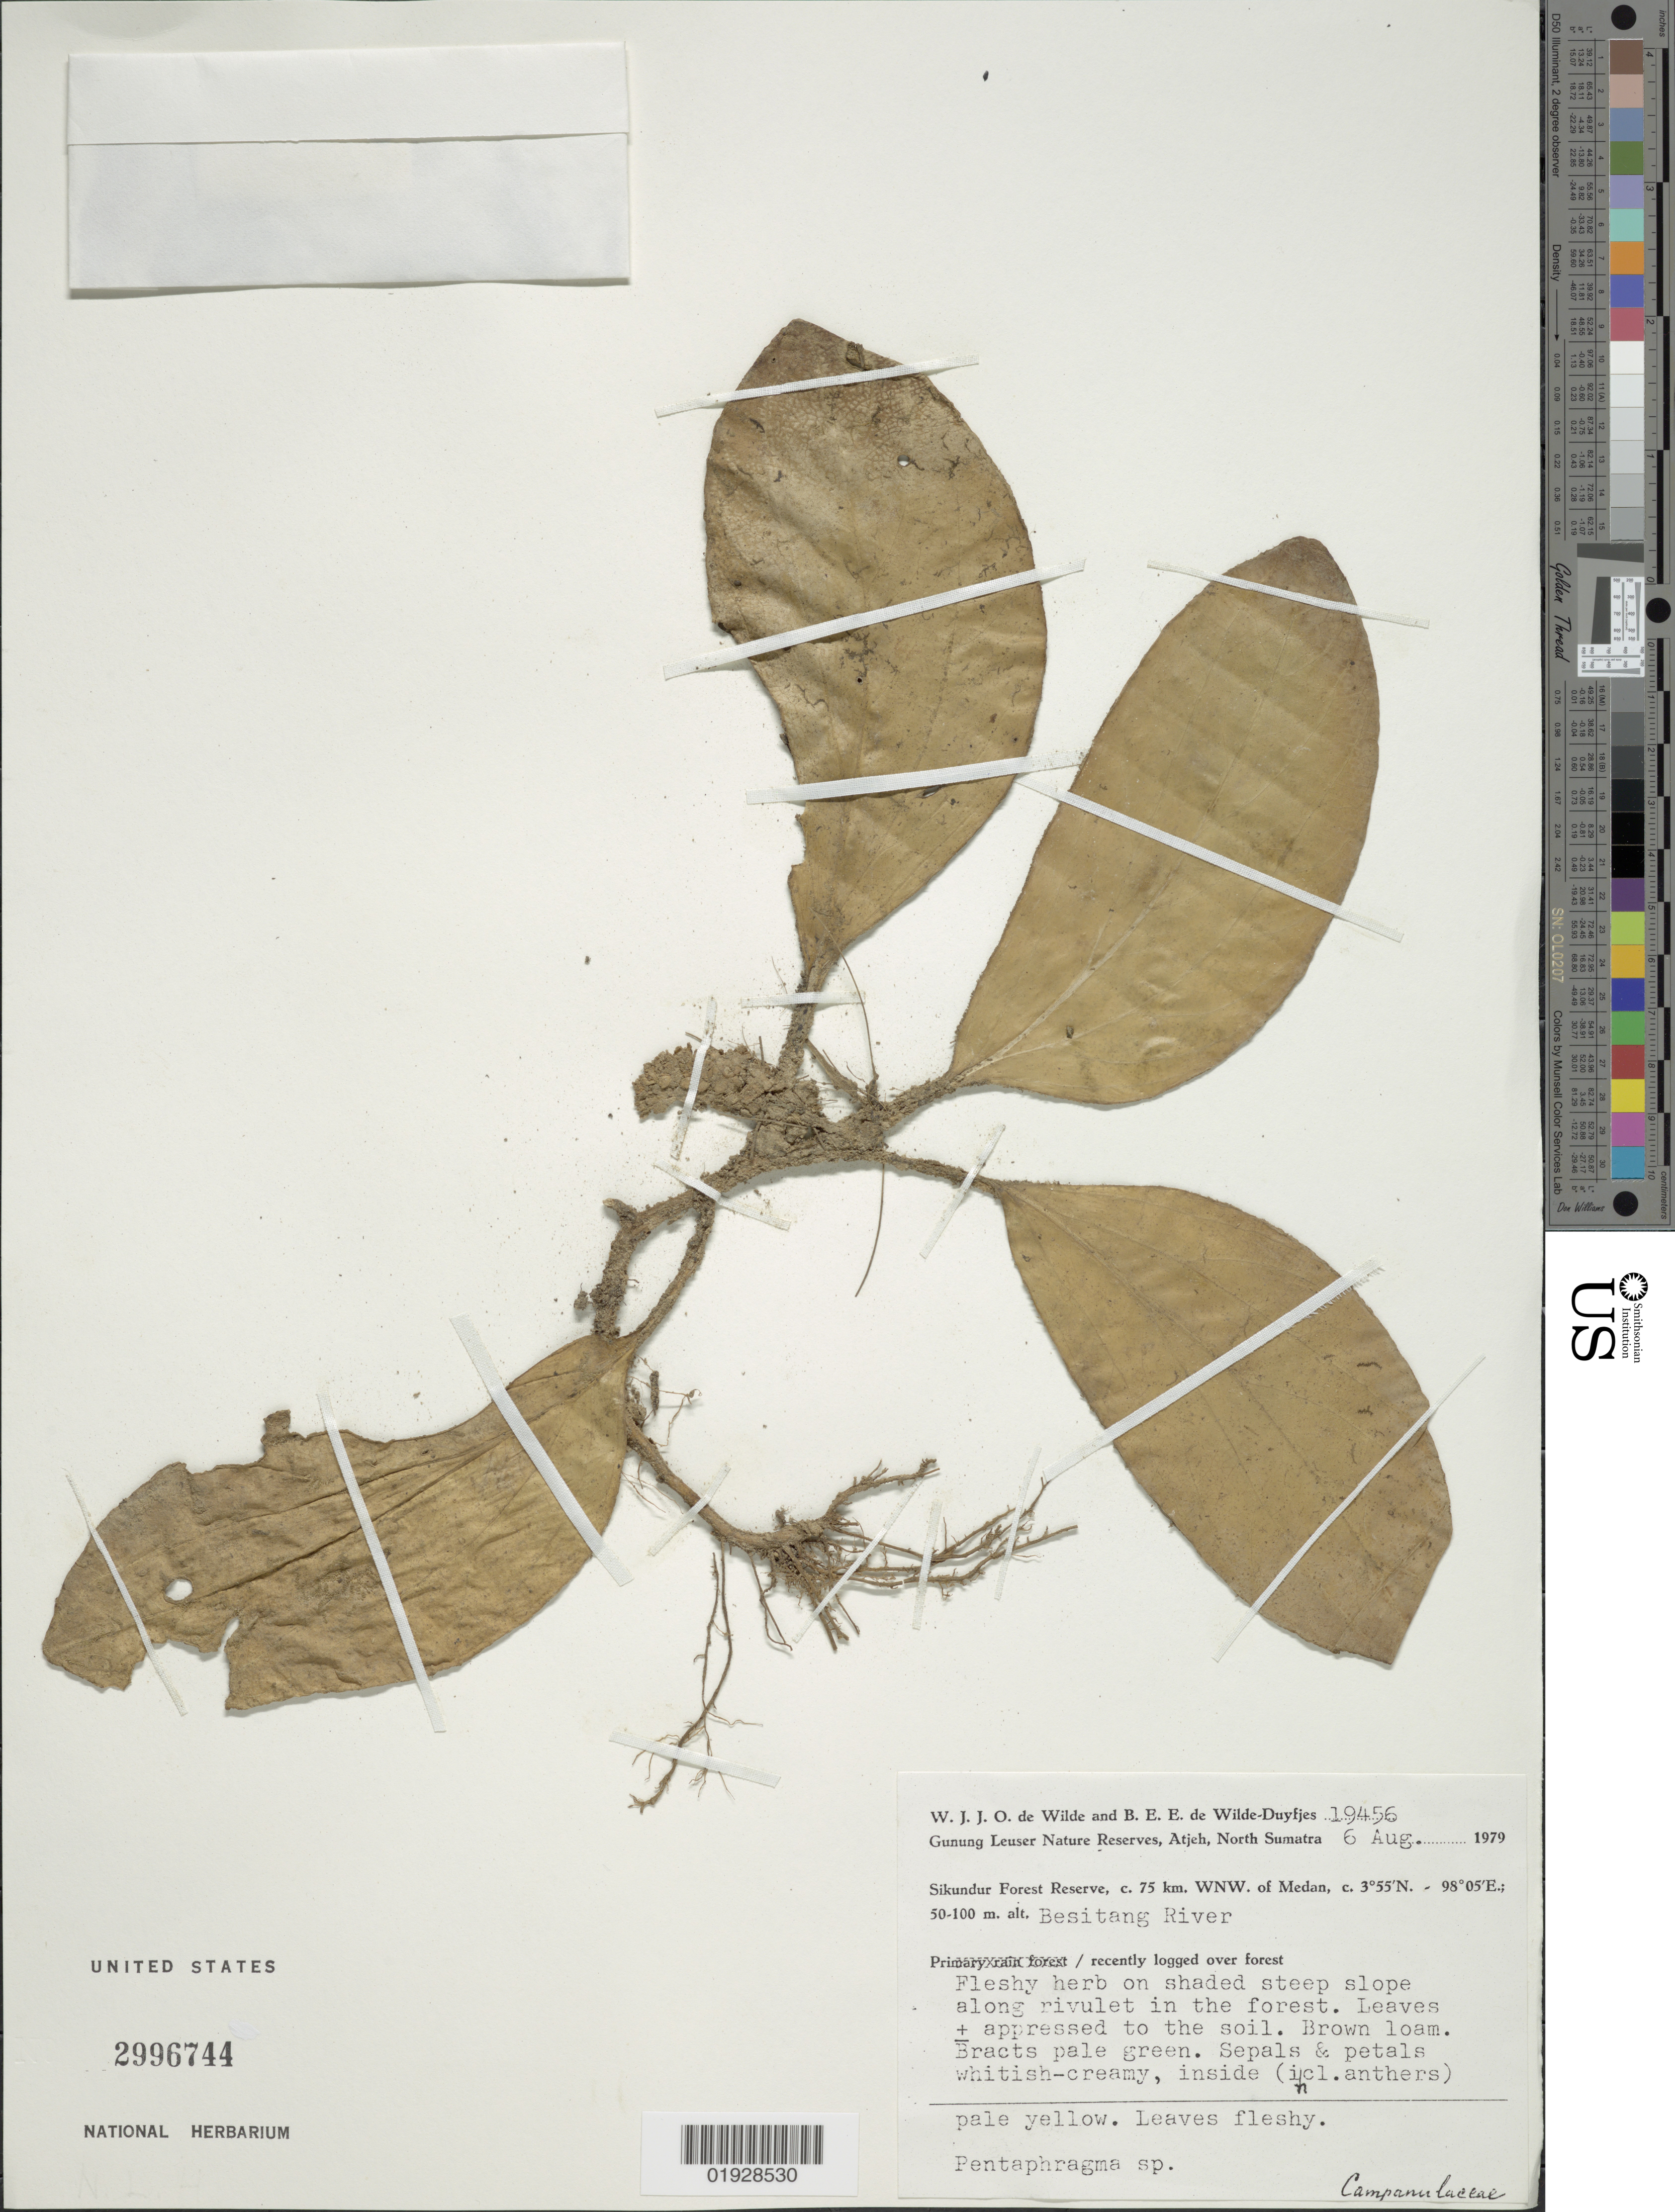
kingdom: Plantae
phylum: Tracheophyta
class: Magnoliopsida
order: Asterales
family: Pentaphragmataceae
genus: Pentaphragma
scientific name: Pentaphragma sp.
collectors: W. J. de Wilde & B. E. de Wilde-Duyfjes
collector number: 19456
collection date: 1979-08-06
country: Indonesia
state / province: Sumatra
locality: Gunung Leuser Nature Reserves, Atjeh, North Sumatra. Sikundur Forest Reserve, c. 75 km. WNW. of Medan. Besitang River.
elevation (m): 50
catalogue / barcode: US 2996744